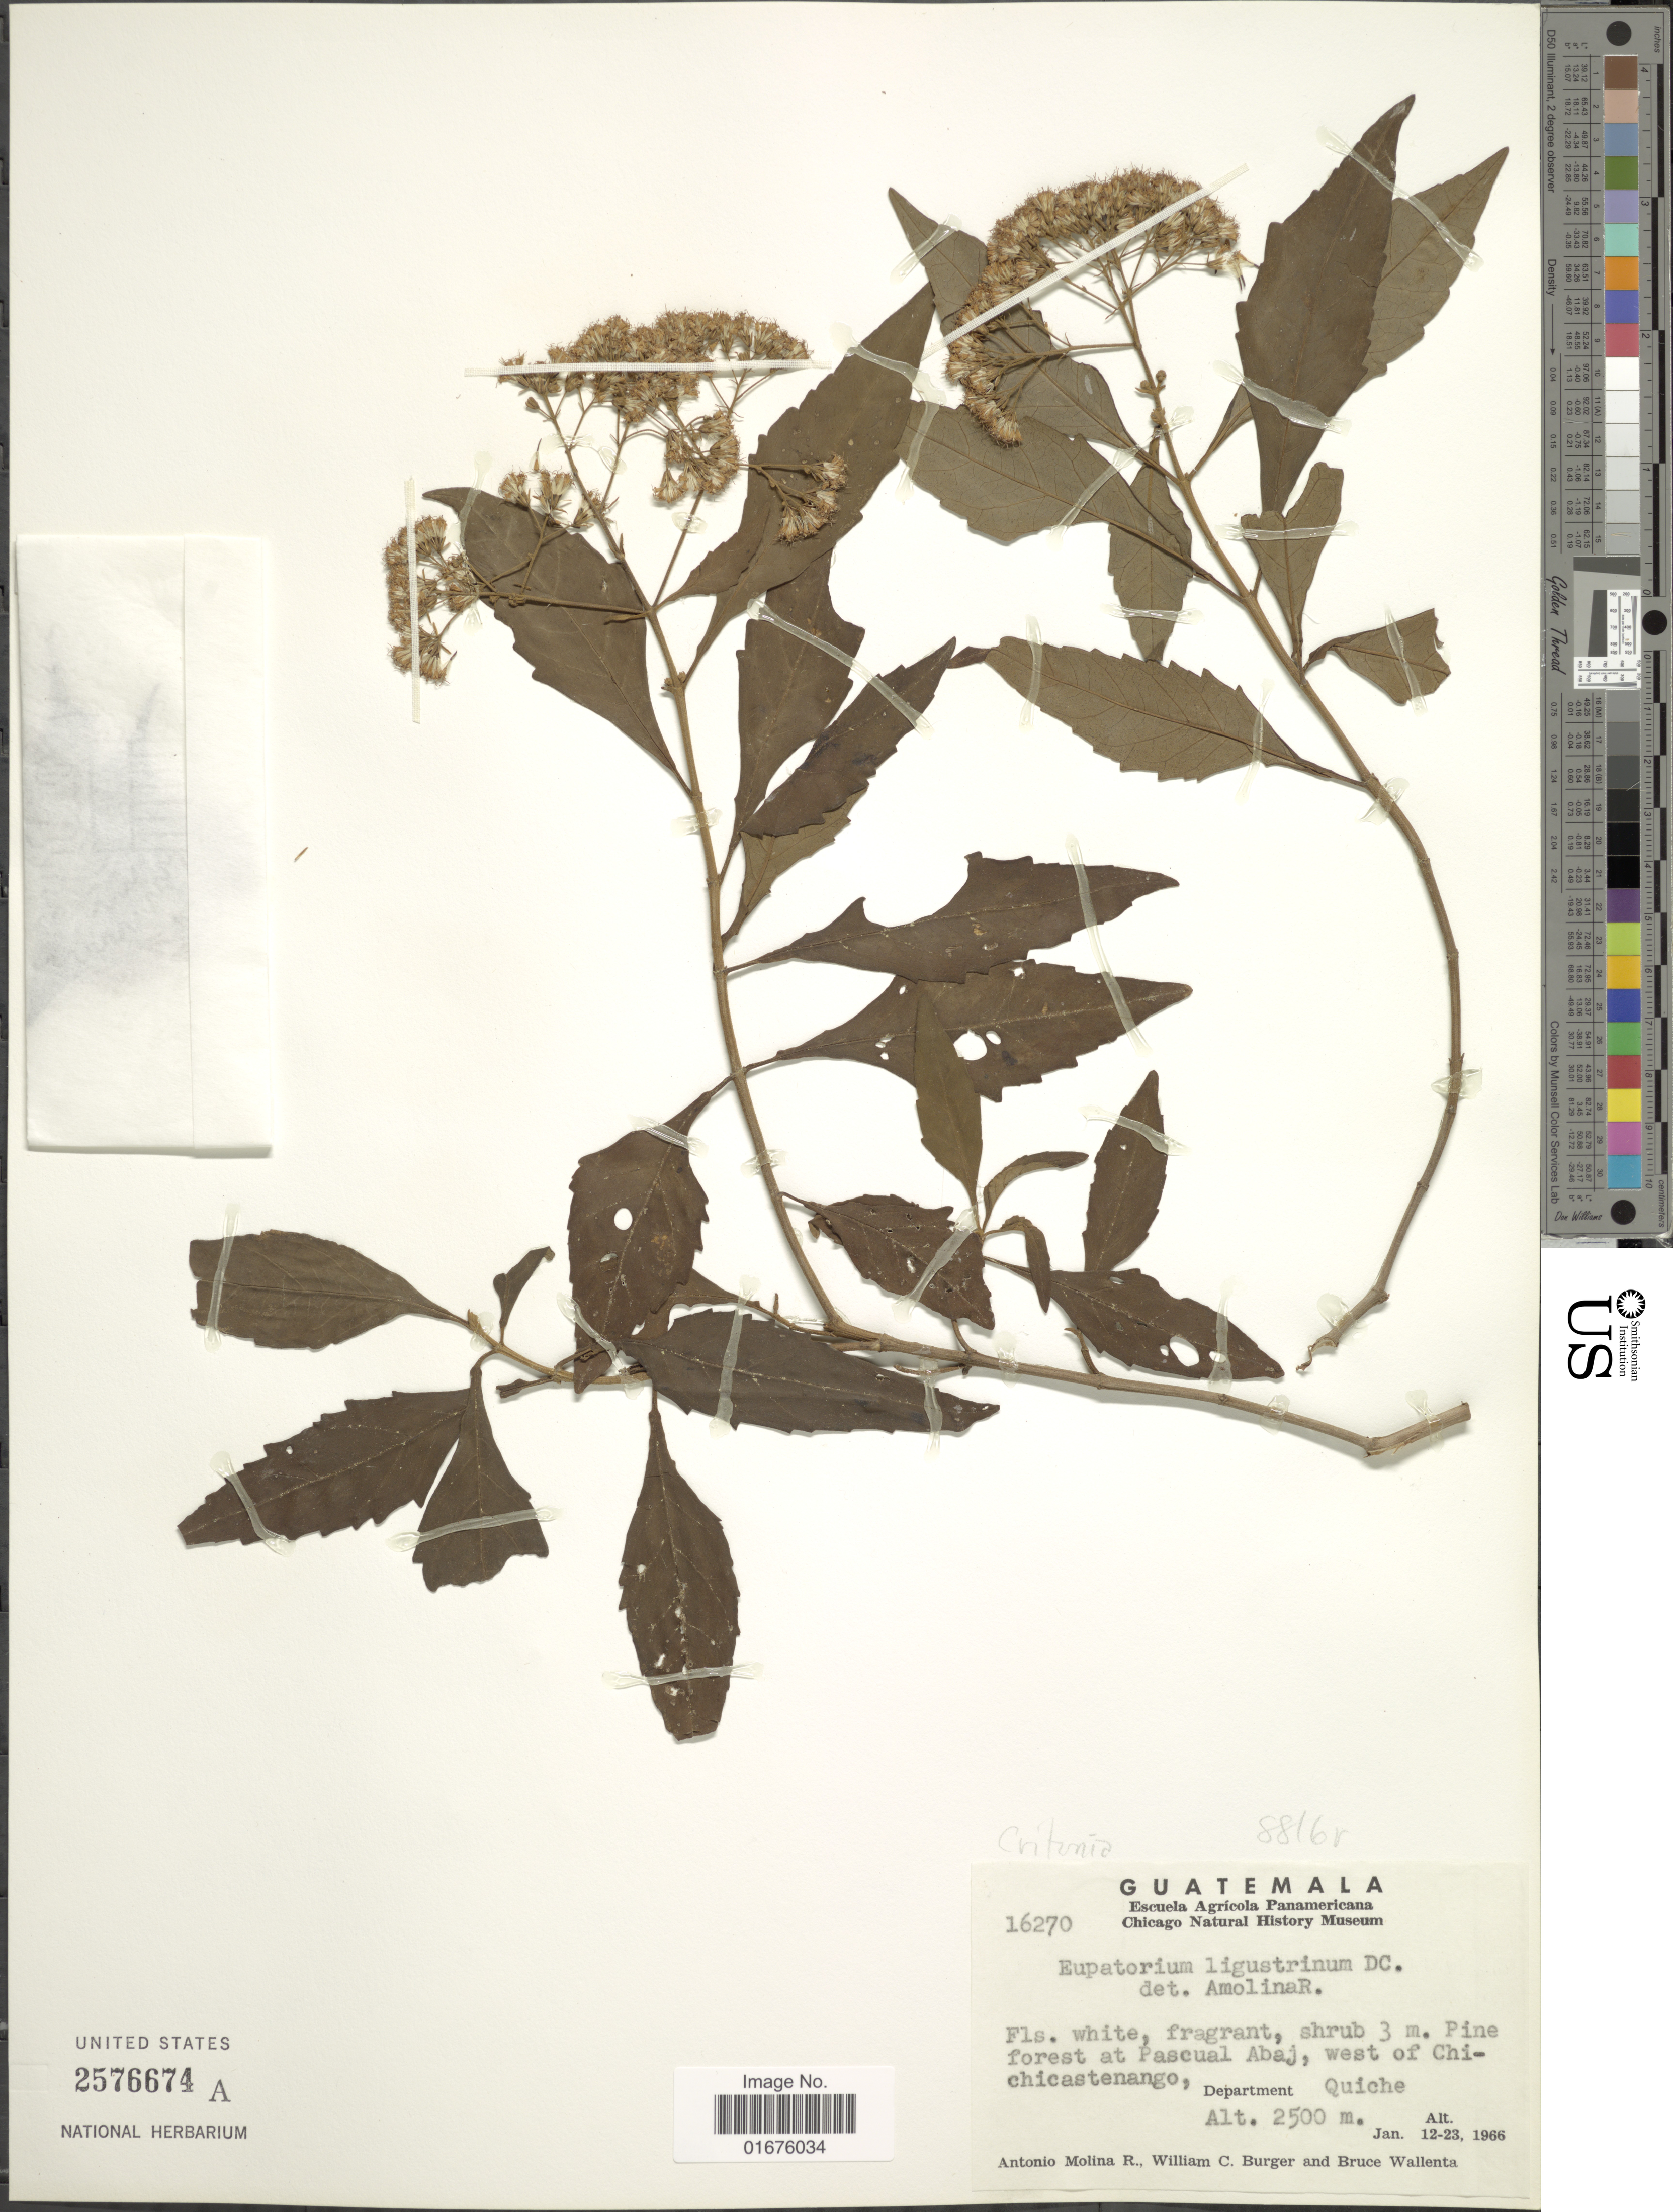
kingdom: Plantae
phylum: Tracheophyta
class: Magnoliopsida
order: Asterales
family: Asteraceae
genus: Ageratina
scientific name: Ageratina ligustrina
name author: (DC.) R.M. King & H. Rob.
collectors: A. Molina R., W. Burger & B. Wallenta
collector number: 16270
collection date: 1966-01-12/1966-01-23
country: Guatemala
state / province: El Quiché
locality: Pine forest at Pascual Abaj, west of Chicicastenango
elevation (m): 2500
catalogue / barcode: US 2576674A